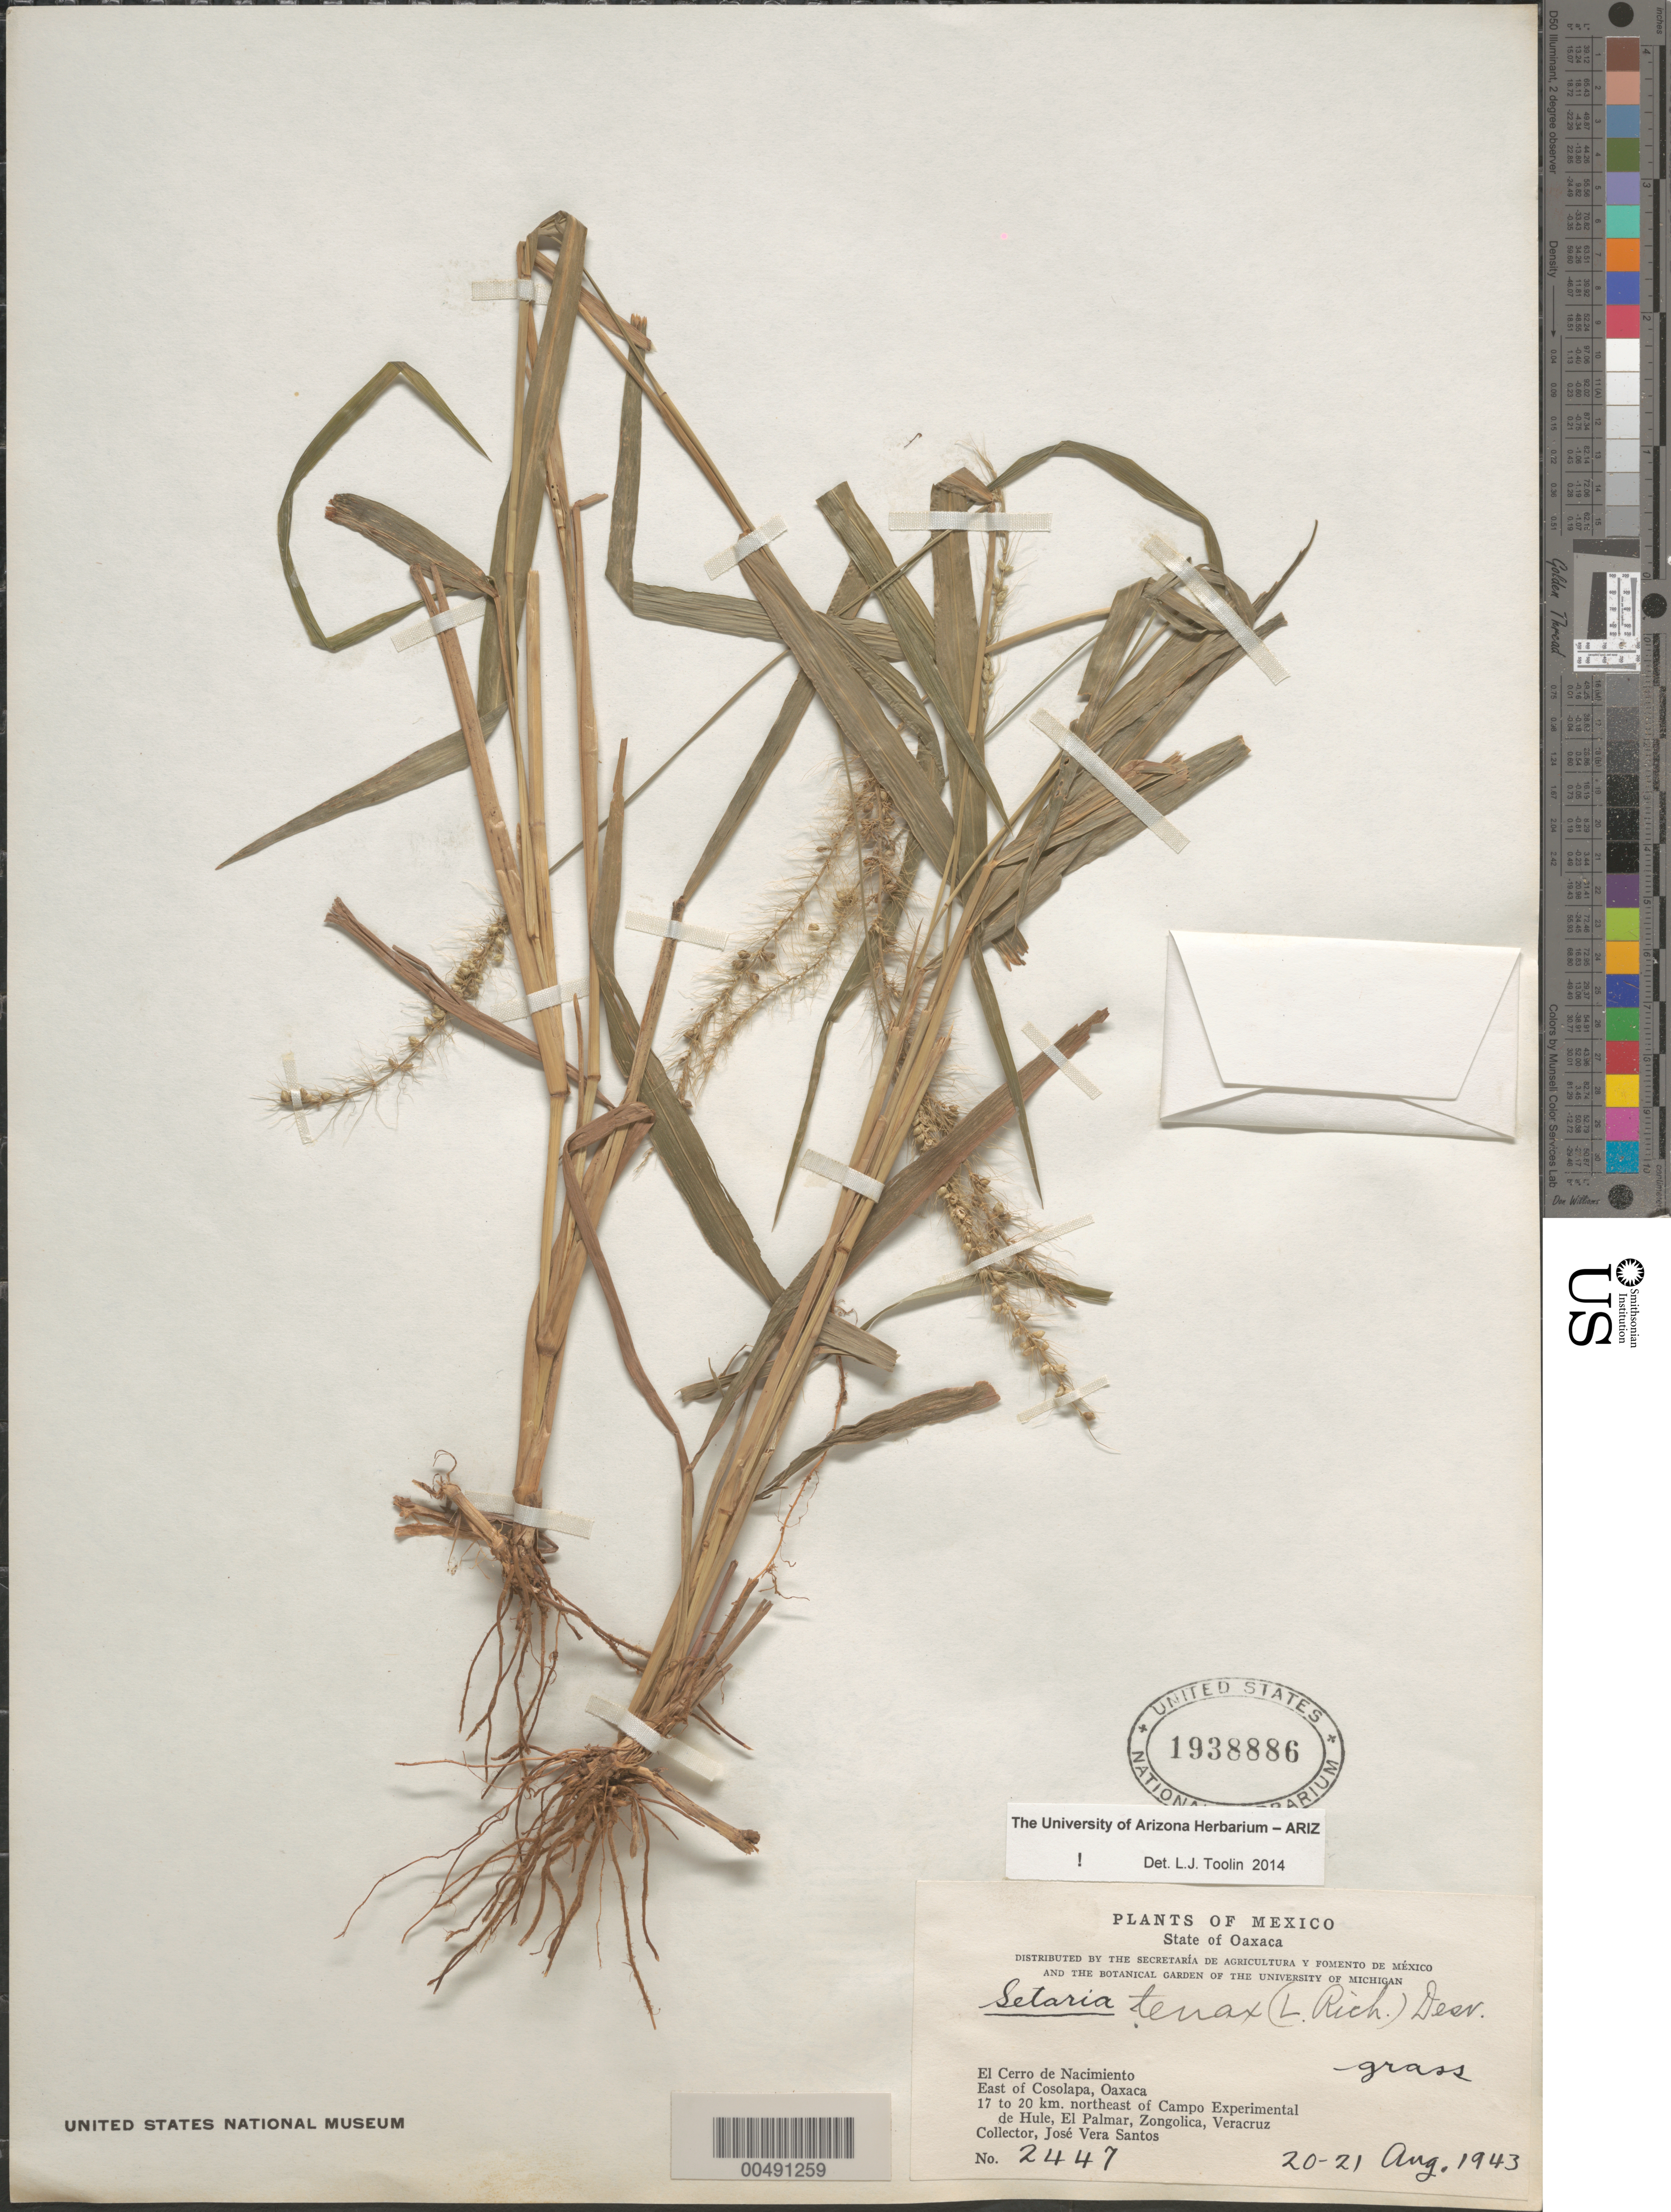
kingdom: Plantae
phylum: Tracheophyta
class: Liliopsida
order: Poales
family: Poaceae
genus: Setaria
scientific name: Setaria tenax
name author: (Rich.) Desv.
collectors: J. V. Santos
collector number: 2447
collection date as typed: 20 Aug 1943 to 21 Aug 1943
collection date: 1943-08-20/1943-08-21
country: Mexico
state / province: Oaxaca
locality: El Cerro de Nacimiento, E of Cosolapa, Oax., 17 to 20 km NE of Campo Experimental de Hule, El Palmar, Zongolica, Ver.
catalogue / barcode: US 1938886